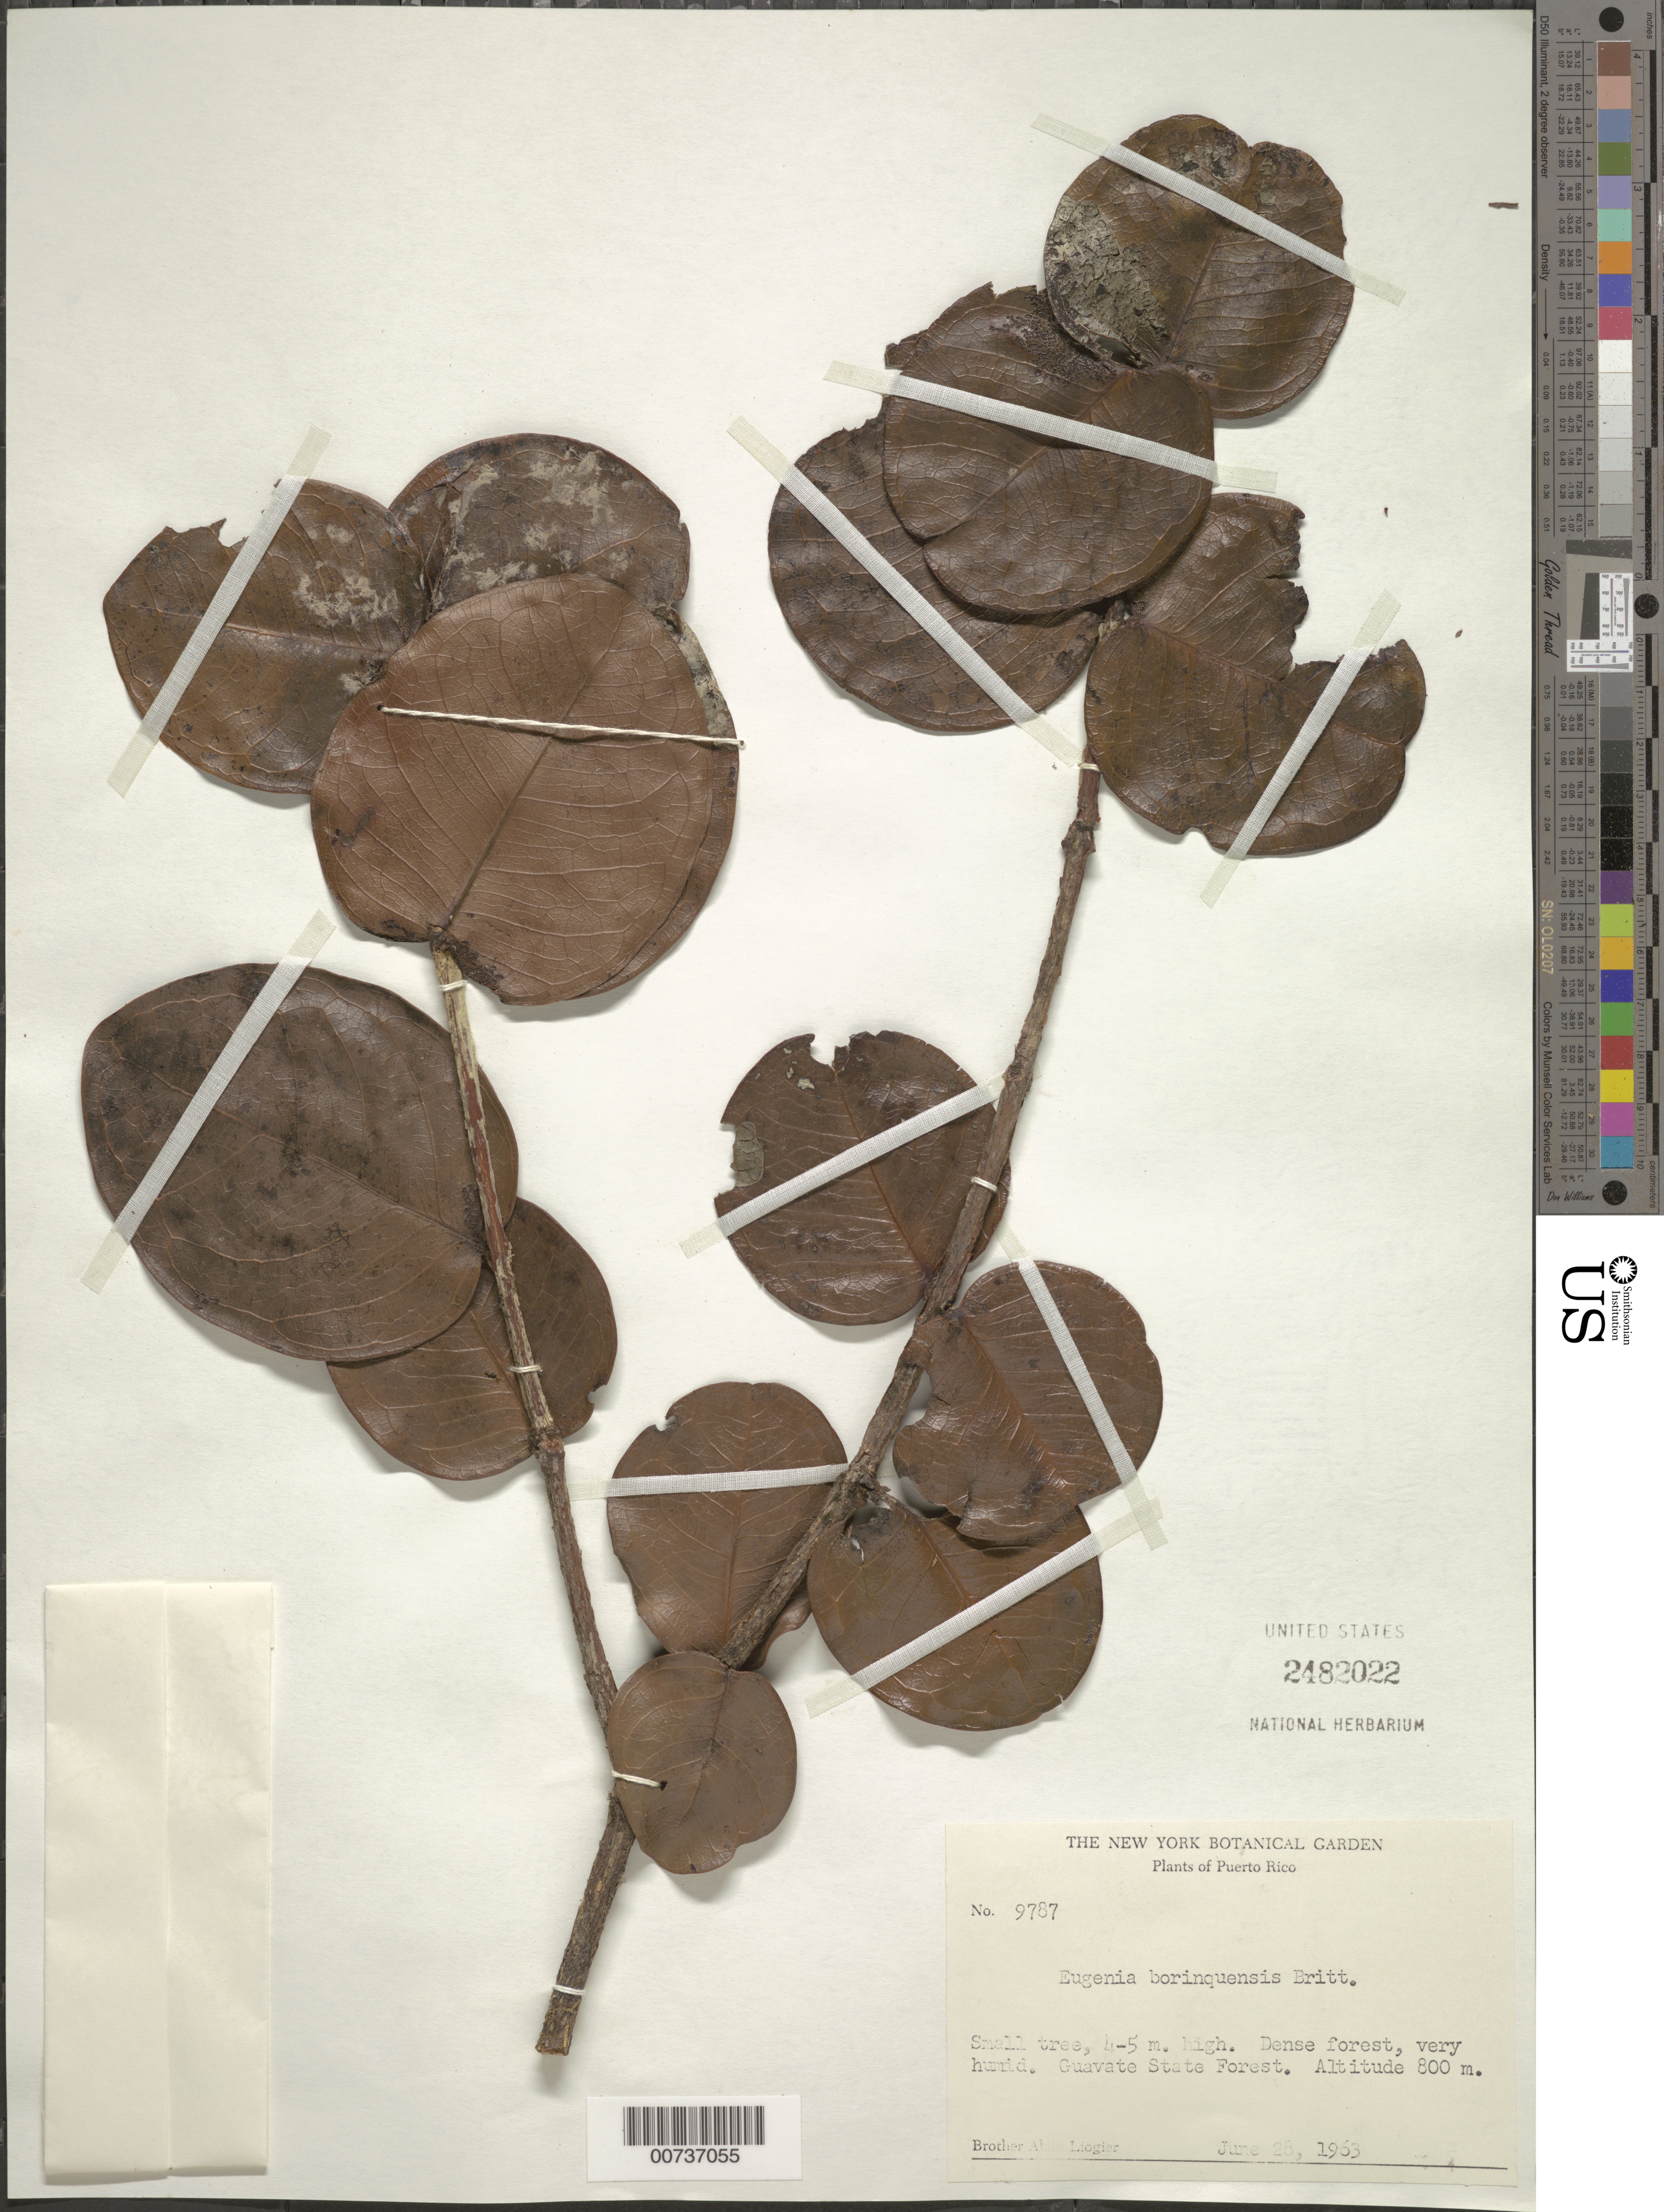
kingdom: Plantae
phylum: Tracheophyta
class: Magnoliopsida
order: Myrtales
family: Myrtaceae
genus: Eugenia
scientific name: Eugenia borinquensis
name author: Britton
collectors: A. H. Liogier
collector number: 9787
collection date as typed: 28 Jun 1963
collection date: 1963-06-28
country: Puerto Rico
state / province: Cayey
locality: Guavate State Forest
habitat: Dense forest, very humid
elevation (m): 800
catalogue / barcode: US 2482022